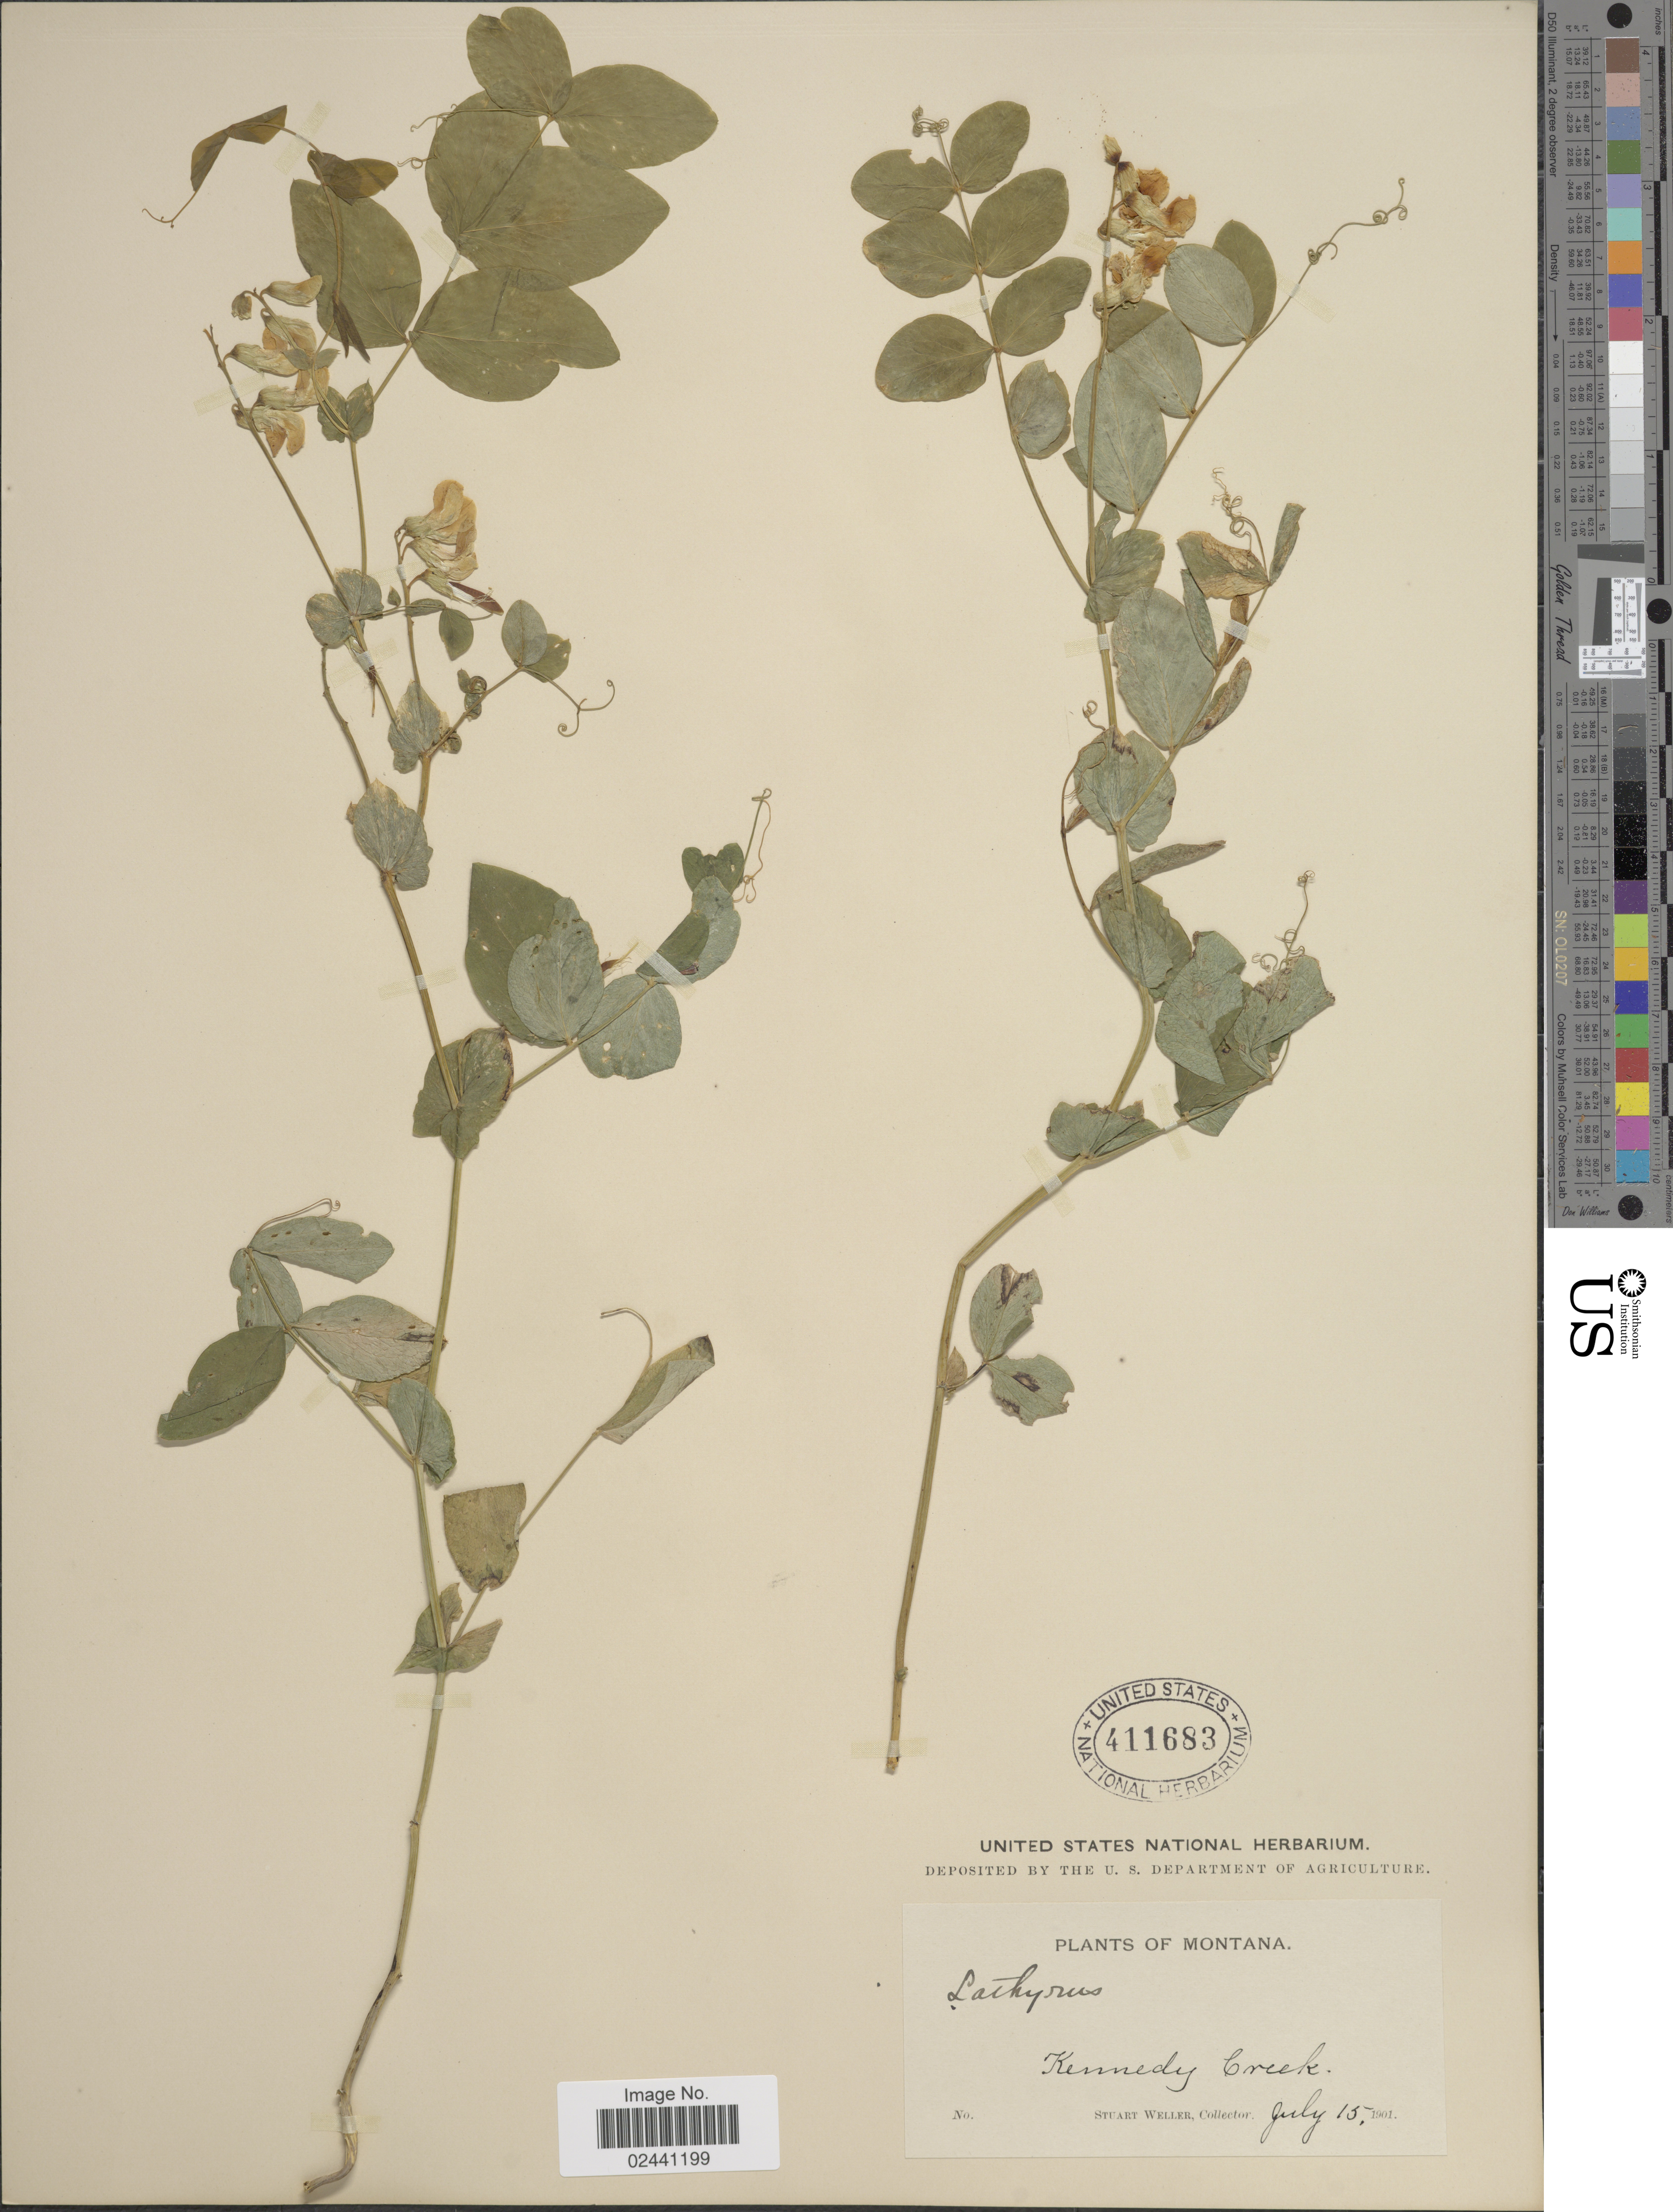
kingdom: Plantae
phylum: Tracheophyta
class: Magnoliopsida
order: Fabales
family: Fabaceae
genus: Lathyrus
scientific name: Lathyrus ochroleucus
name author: Hook.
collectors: S. Weller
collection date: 1901-07-15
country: United States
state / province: Montana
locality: Kennedy Creek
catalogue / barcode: US 411683